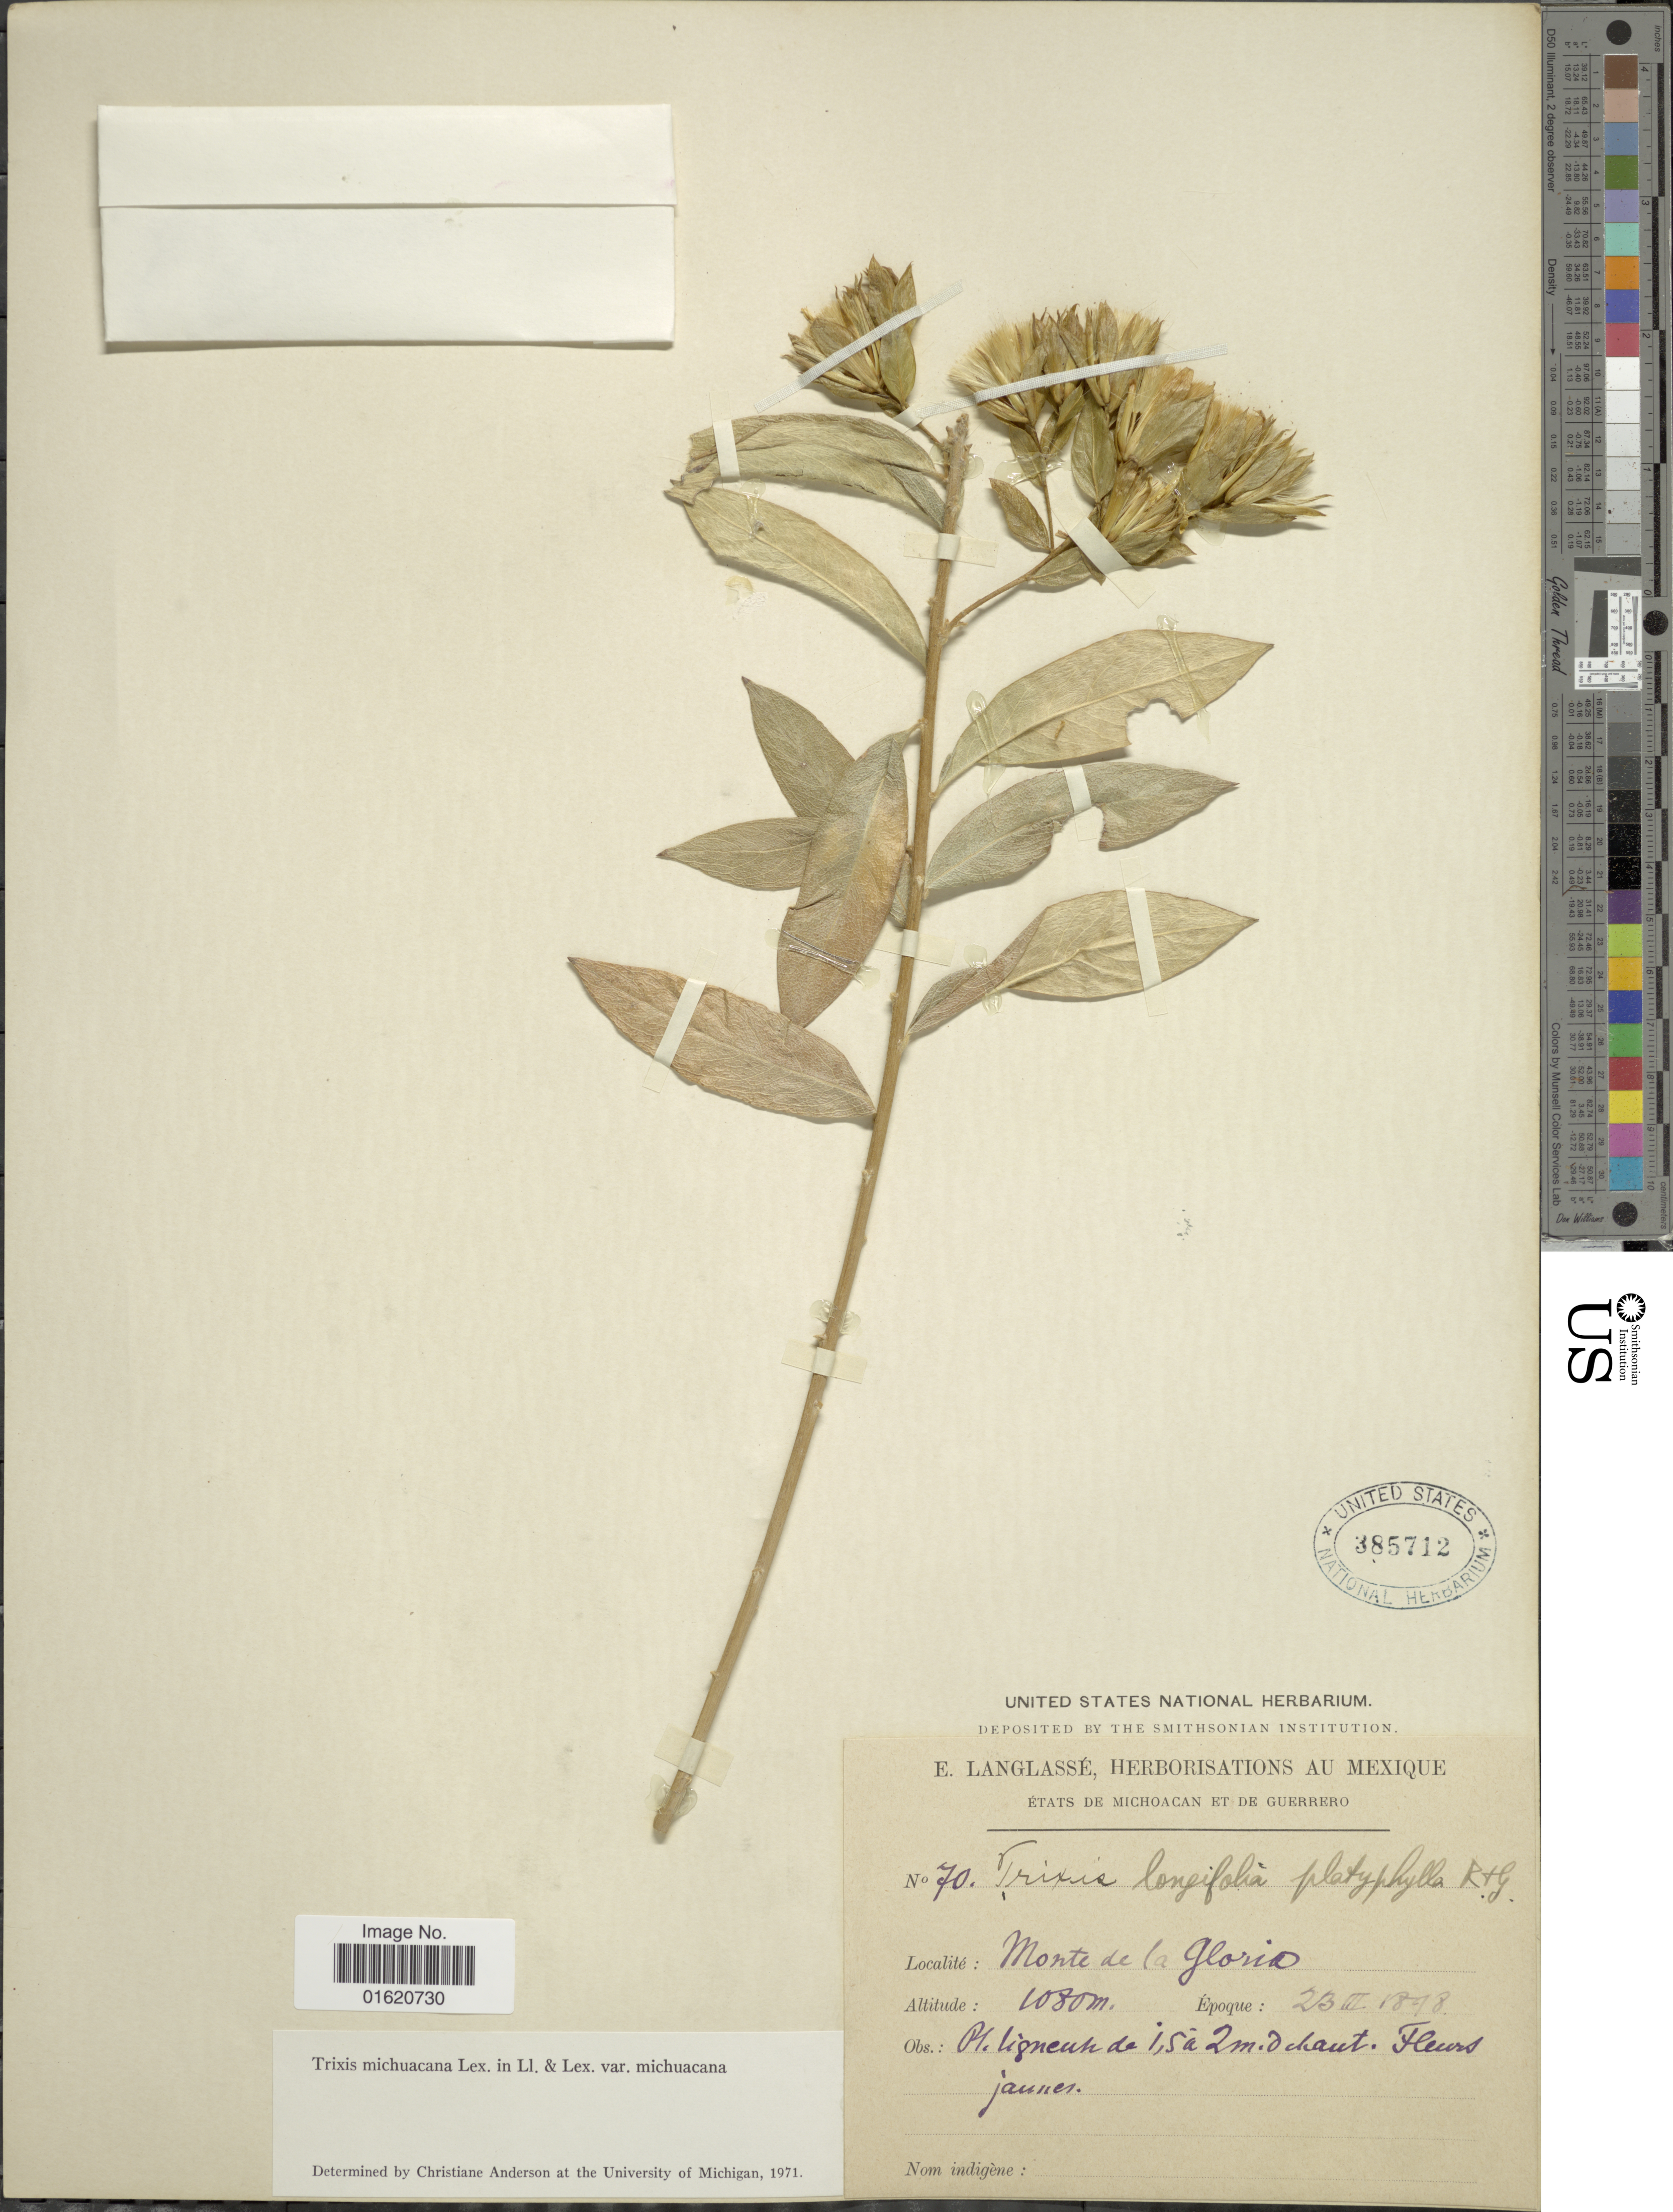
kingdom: Plantae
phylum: Tracheophyta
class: Magnoliopsida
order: Asterales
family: Asteraceae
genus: Trixis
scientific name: Trixis michuacana var. michuacana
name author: Lex.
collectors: E. Langlassé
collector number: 70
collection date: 1898-03-23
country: Mexico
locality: Monte de la Gloria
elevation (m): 1080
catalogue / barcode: US 385712